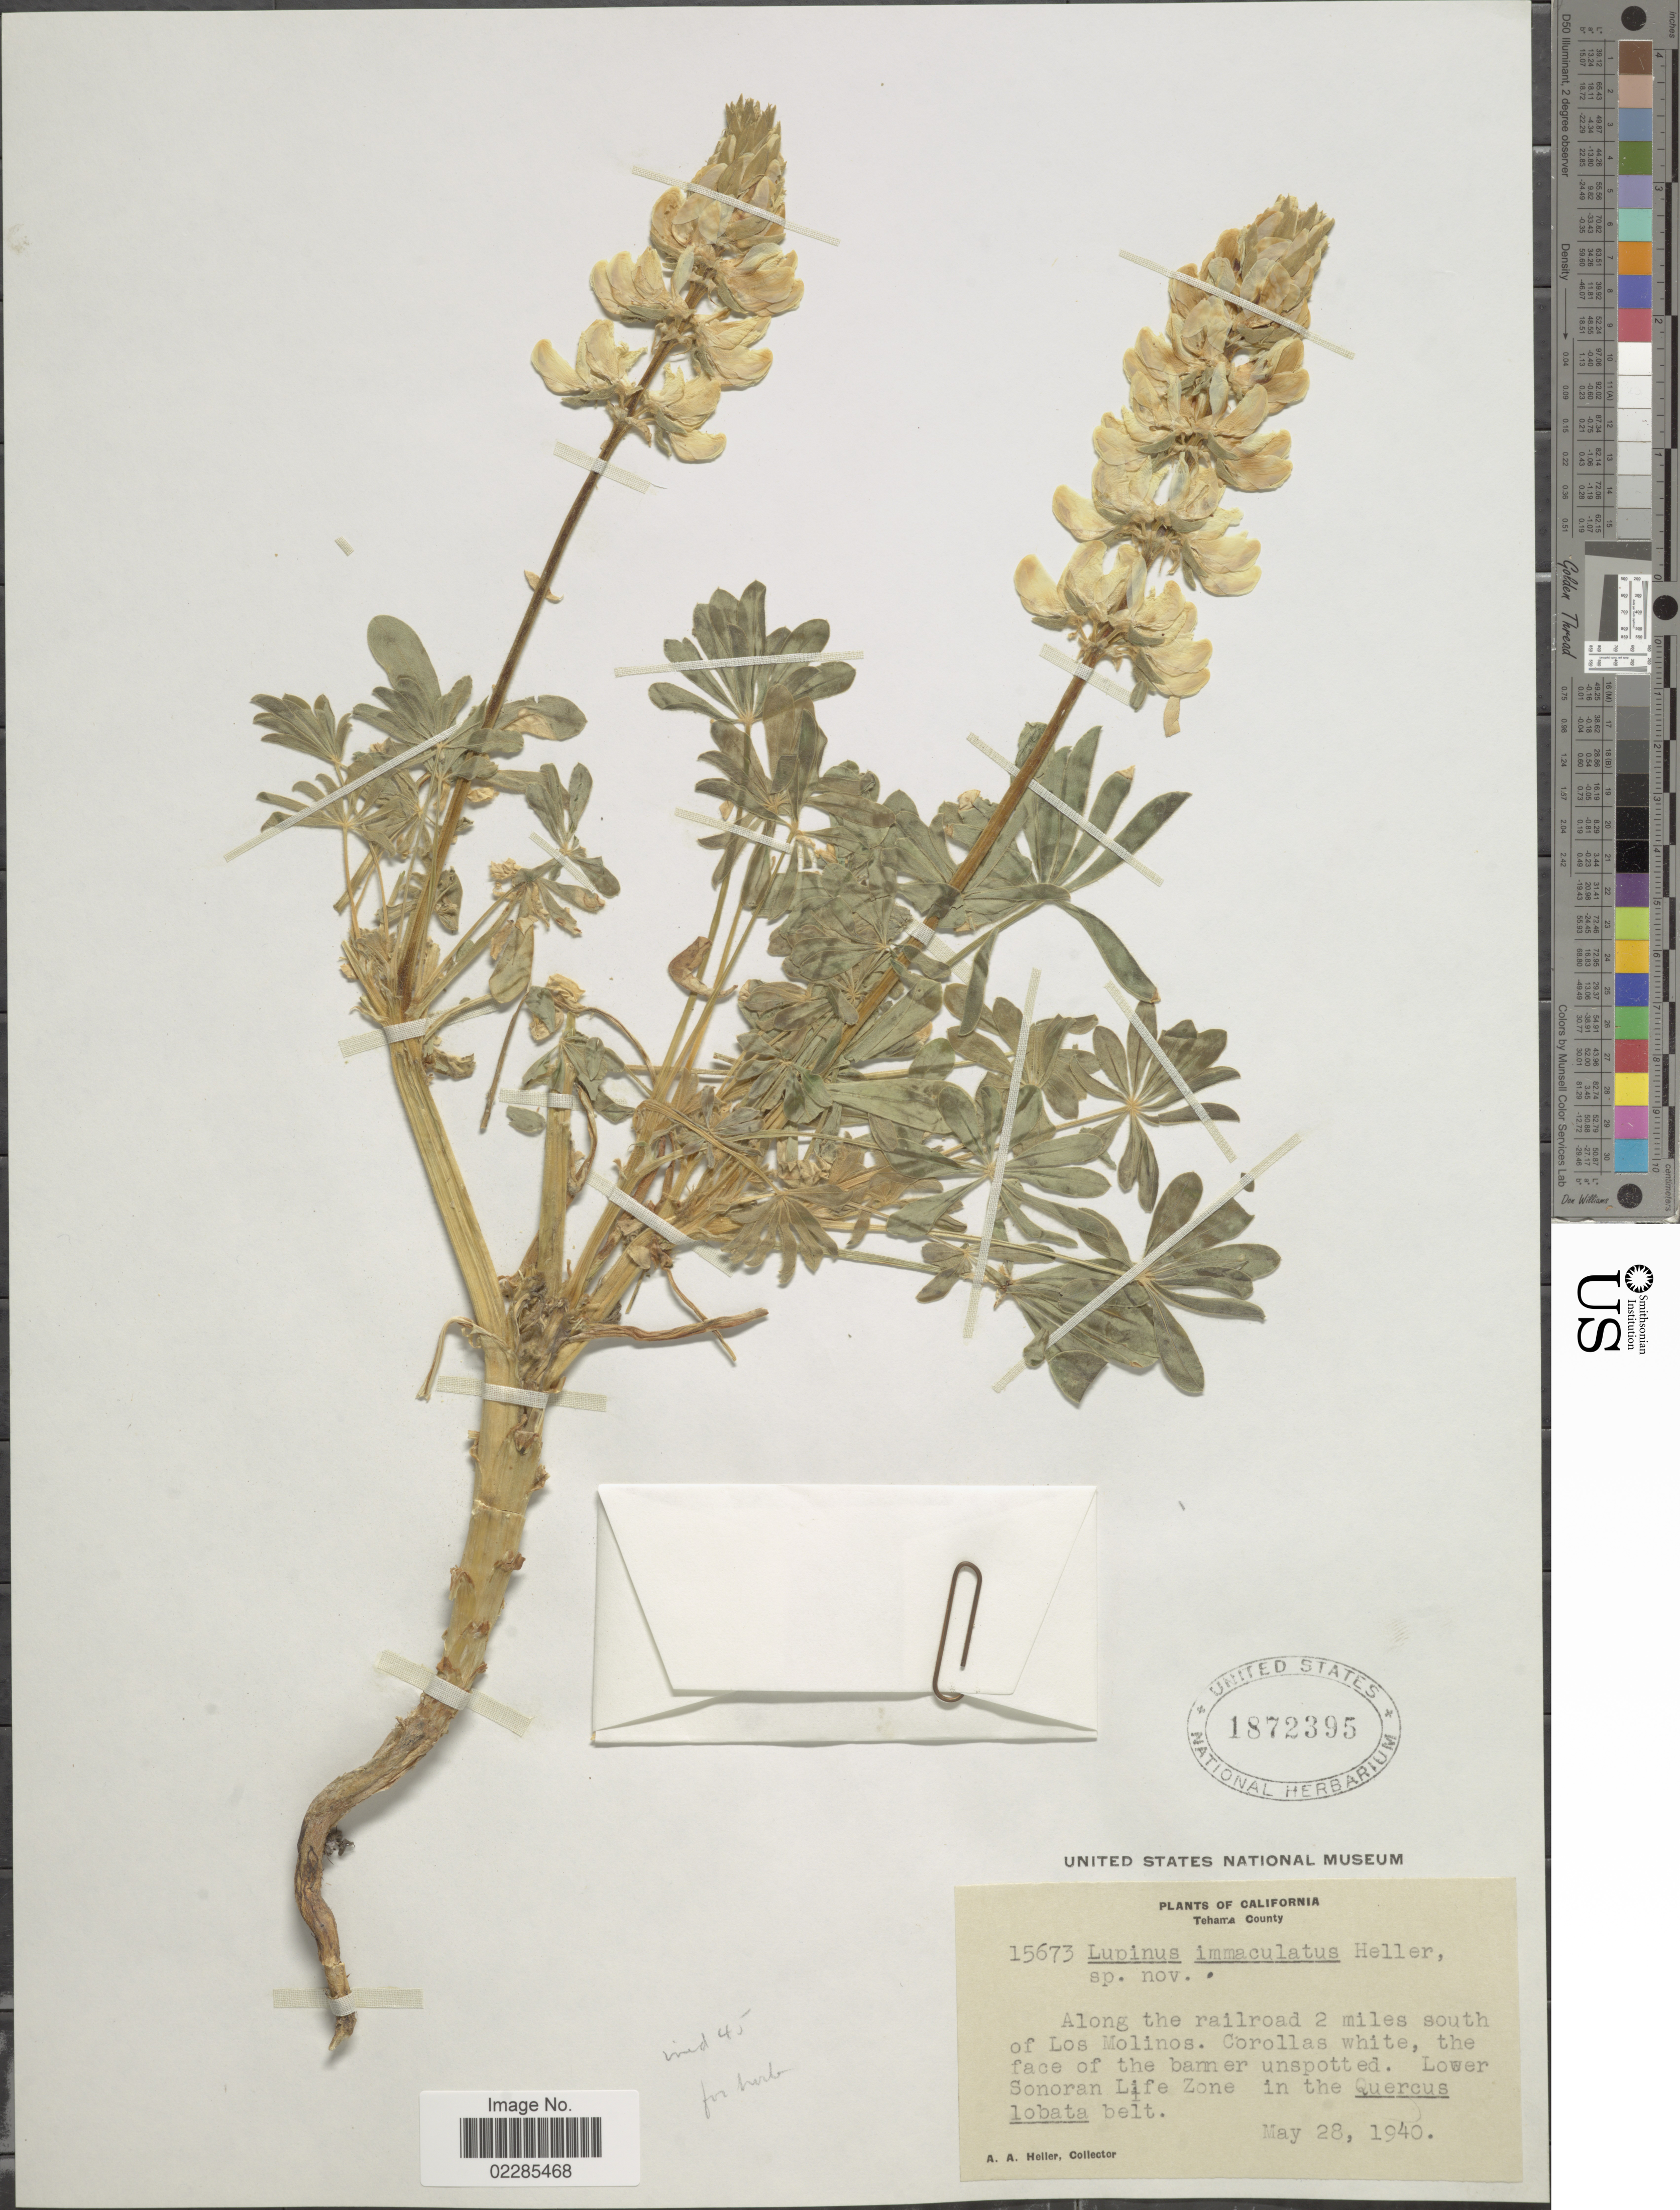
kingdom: Plantae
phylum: Tracheophyta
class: Magnoliopsida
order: Fabales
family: Fabaceae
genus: Lupinus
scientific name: Lupinus immaculatus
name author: A. Heller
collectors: A. A. Heller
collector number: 15673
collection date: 1940-05-28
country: United States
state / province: California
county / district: Tehama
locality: Tehama County,Along the railroad 2 miles south of Los Molinos, Lower Sonoran Life Zone in the Quercus lobata belt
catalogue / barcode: US 1872395